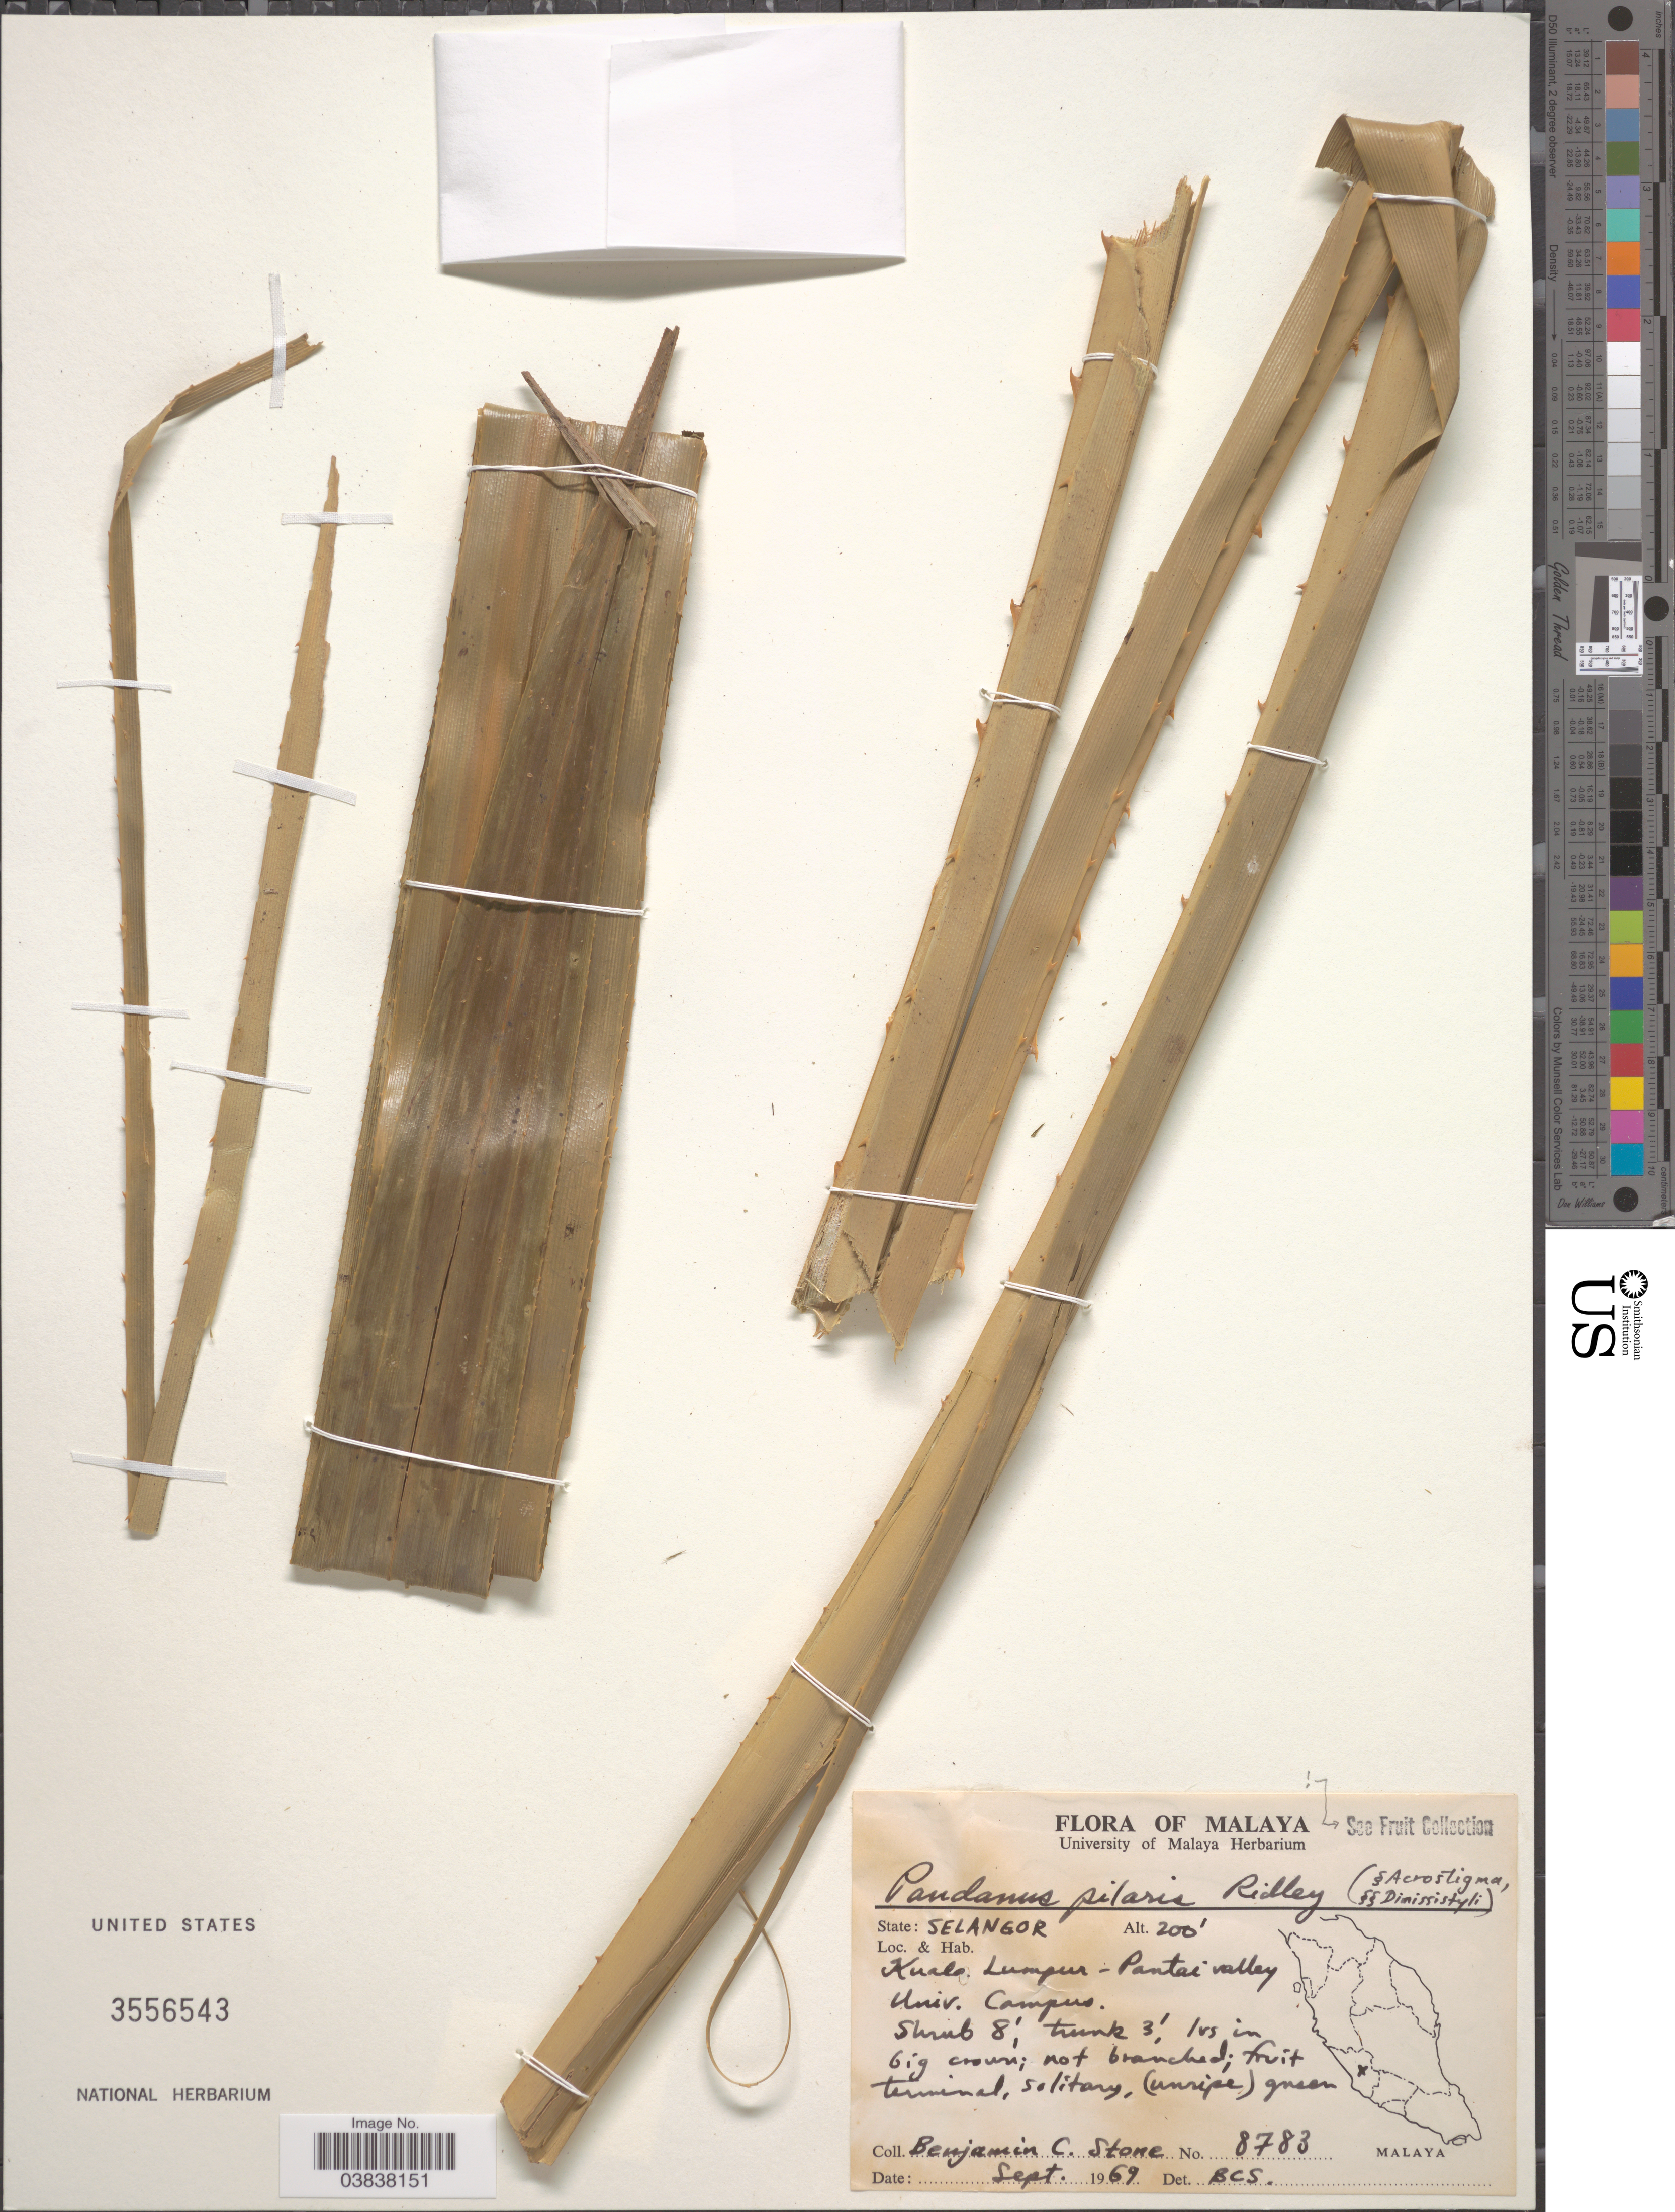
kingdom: Plantae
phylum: Tracheophyta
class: Liliopsida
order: Pandanales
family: Pandanaceae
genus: Pandanus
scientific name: Pandanus pilaris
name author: Ridl.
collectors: B. C. Stone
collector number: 8783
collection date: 1969-09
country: Malaysia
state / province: Selangor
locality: Malaya. Kuala Lumpur- Pantai valley. Univ. Campus.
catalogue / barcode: US 3556543